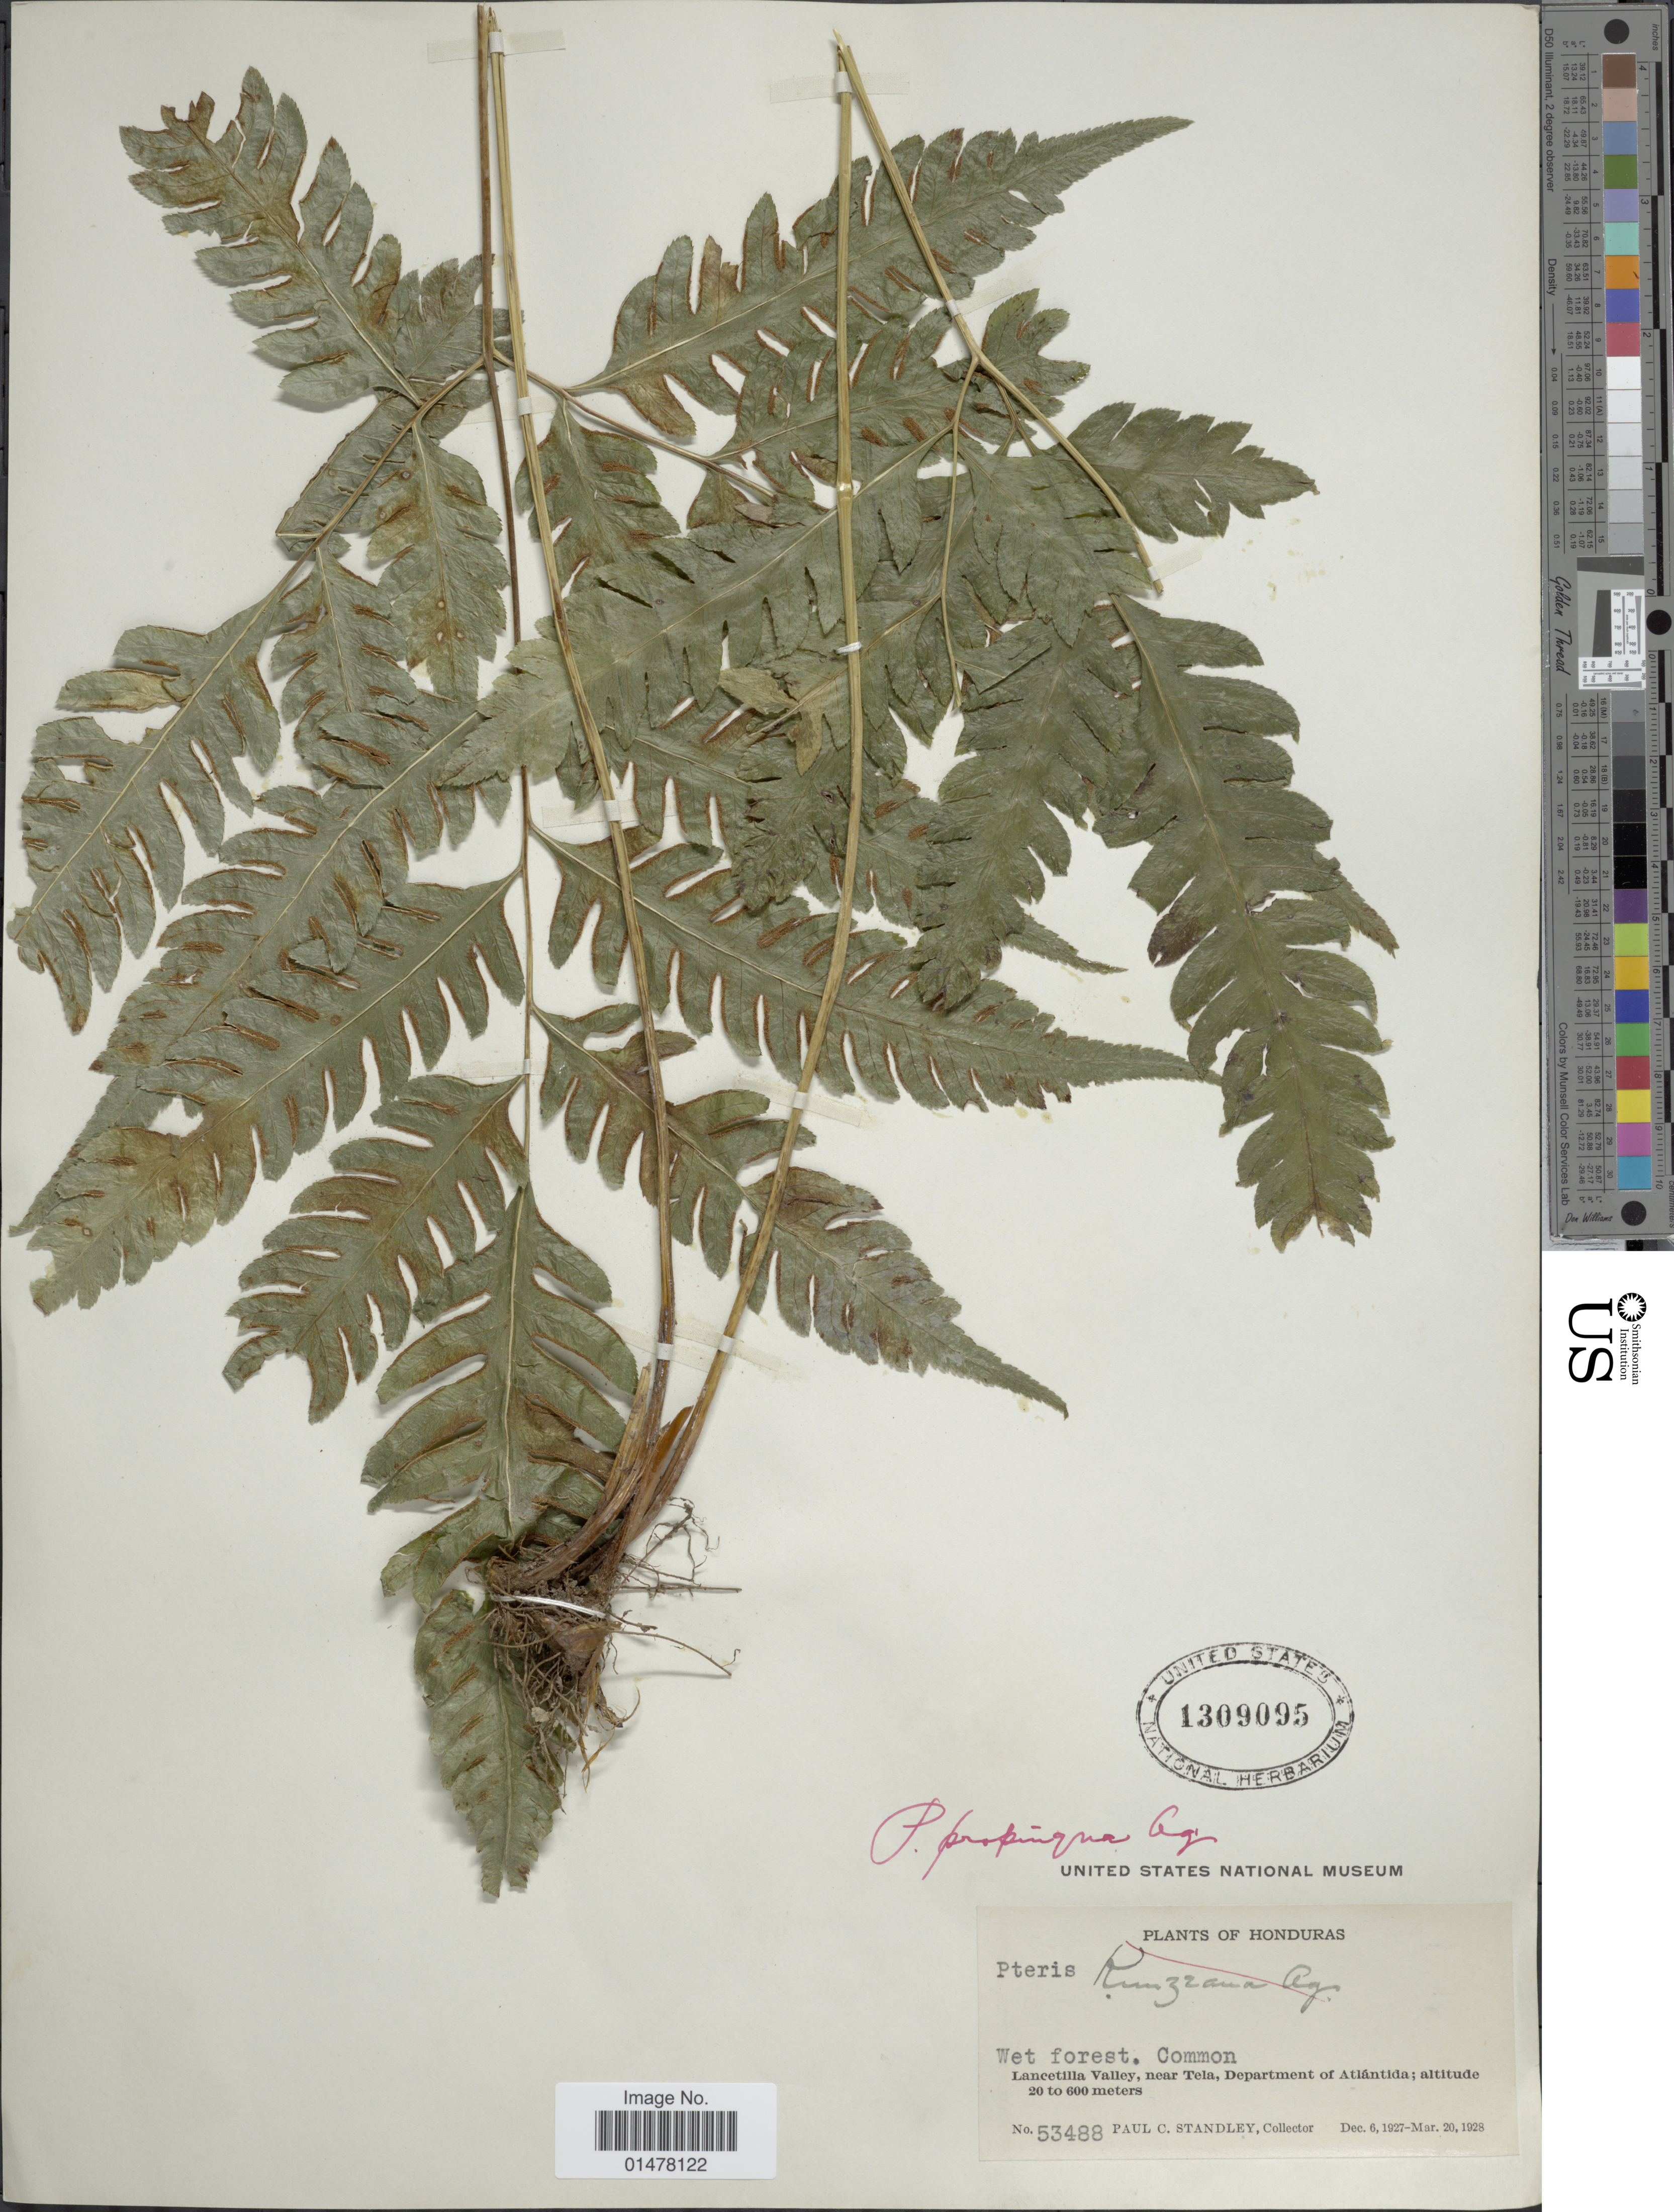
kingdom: Plantae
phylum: Tracheophyta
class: Polypodiopsida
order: Polypodiales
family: Pteridaceae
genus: Pteris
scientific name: Pteris propinqua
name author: J. Agardh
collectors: P. C. Standley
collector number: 53488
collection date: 1927-12-06/1928-03-20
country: Honduras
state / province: Atlántida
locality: Plants of Honduras, Lancetilla Valley, near Tela, department of Atlantida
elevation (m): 20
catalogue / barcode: US 1309095